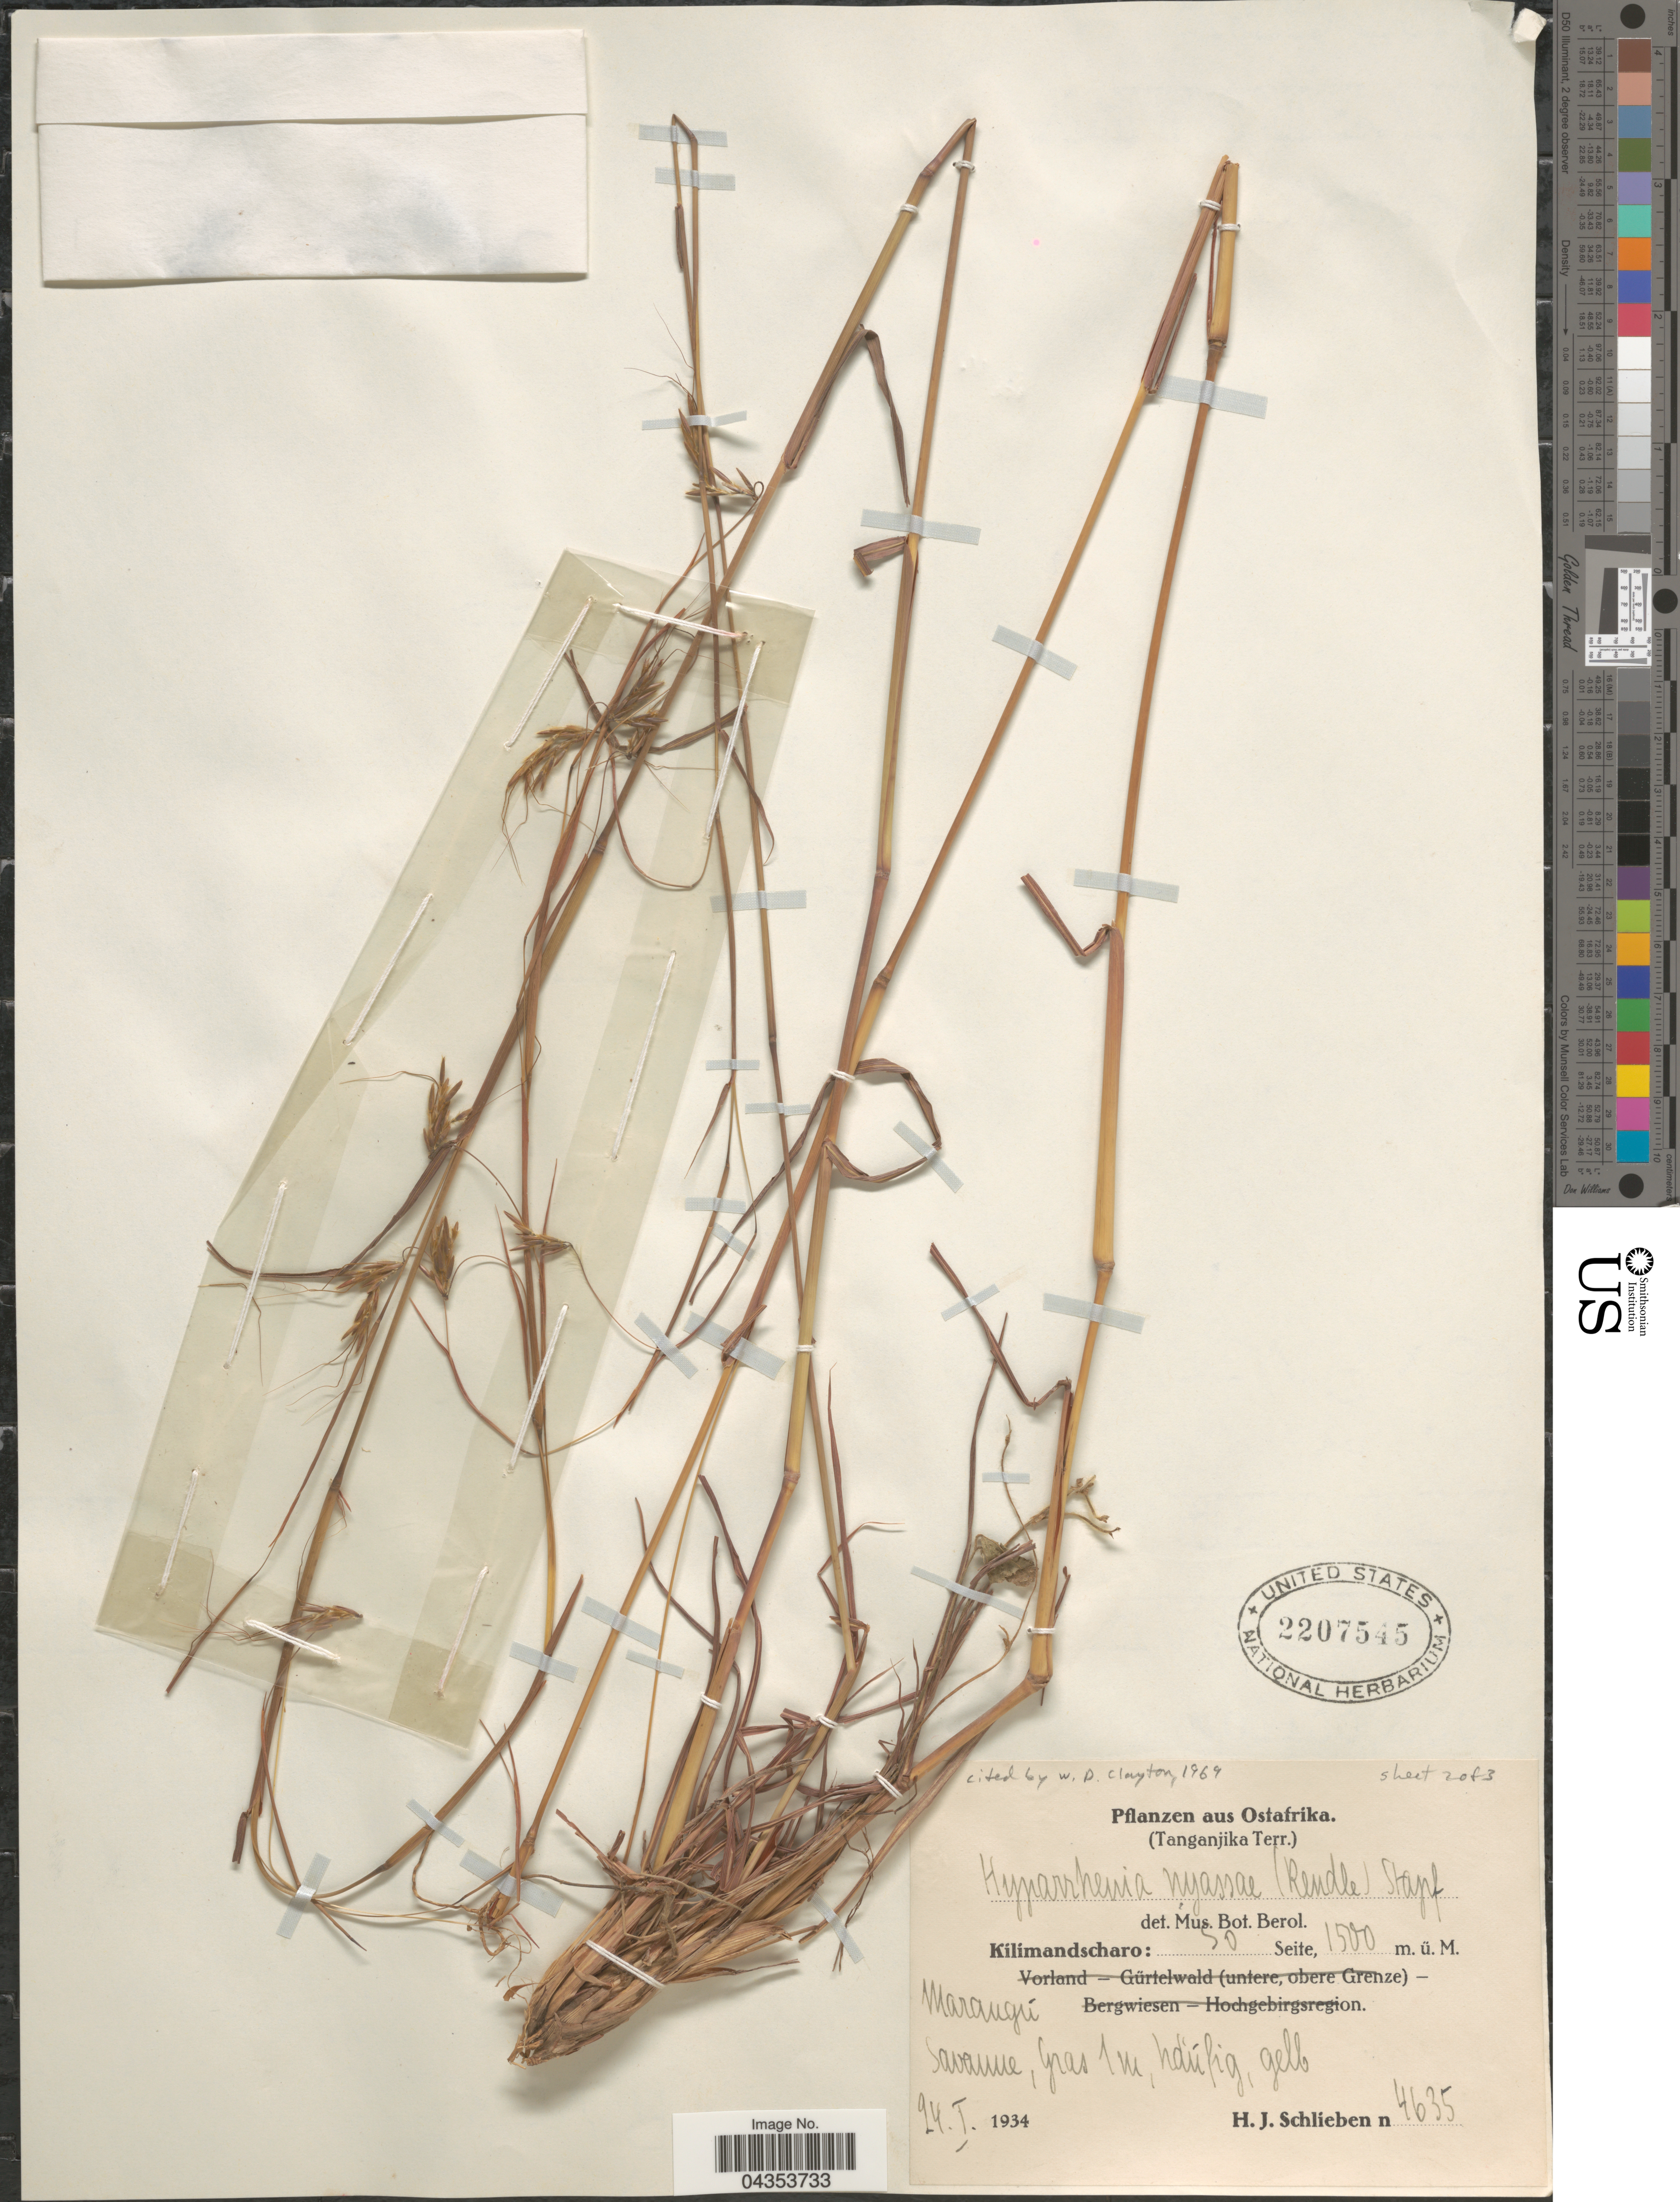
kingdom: Plantae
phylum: Tracheophyta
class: Liliopsida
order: Poales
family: Poaceae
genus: Hyparrhenia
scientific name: Hyparrhenia nyassae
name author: (Rendle) Stapf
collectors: H. J. Schlieben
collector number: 4635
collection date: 1934-01-25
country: Tanzania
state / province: Kilimanjaro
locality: Ostafrika. (Tanganjika Terr.) Kílímanscharo. Marangú.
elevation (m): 1500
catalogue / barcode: US 2207545